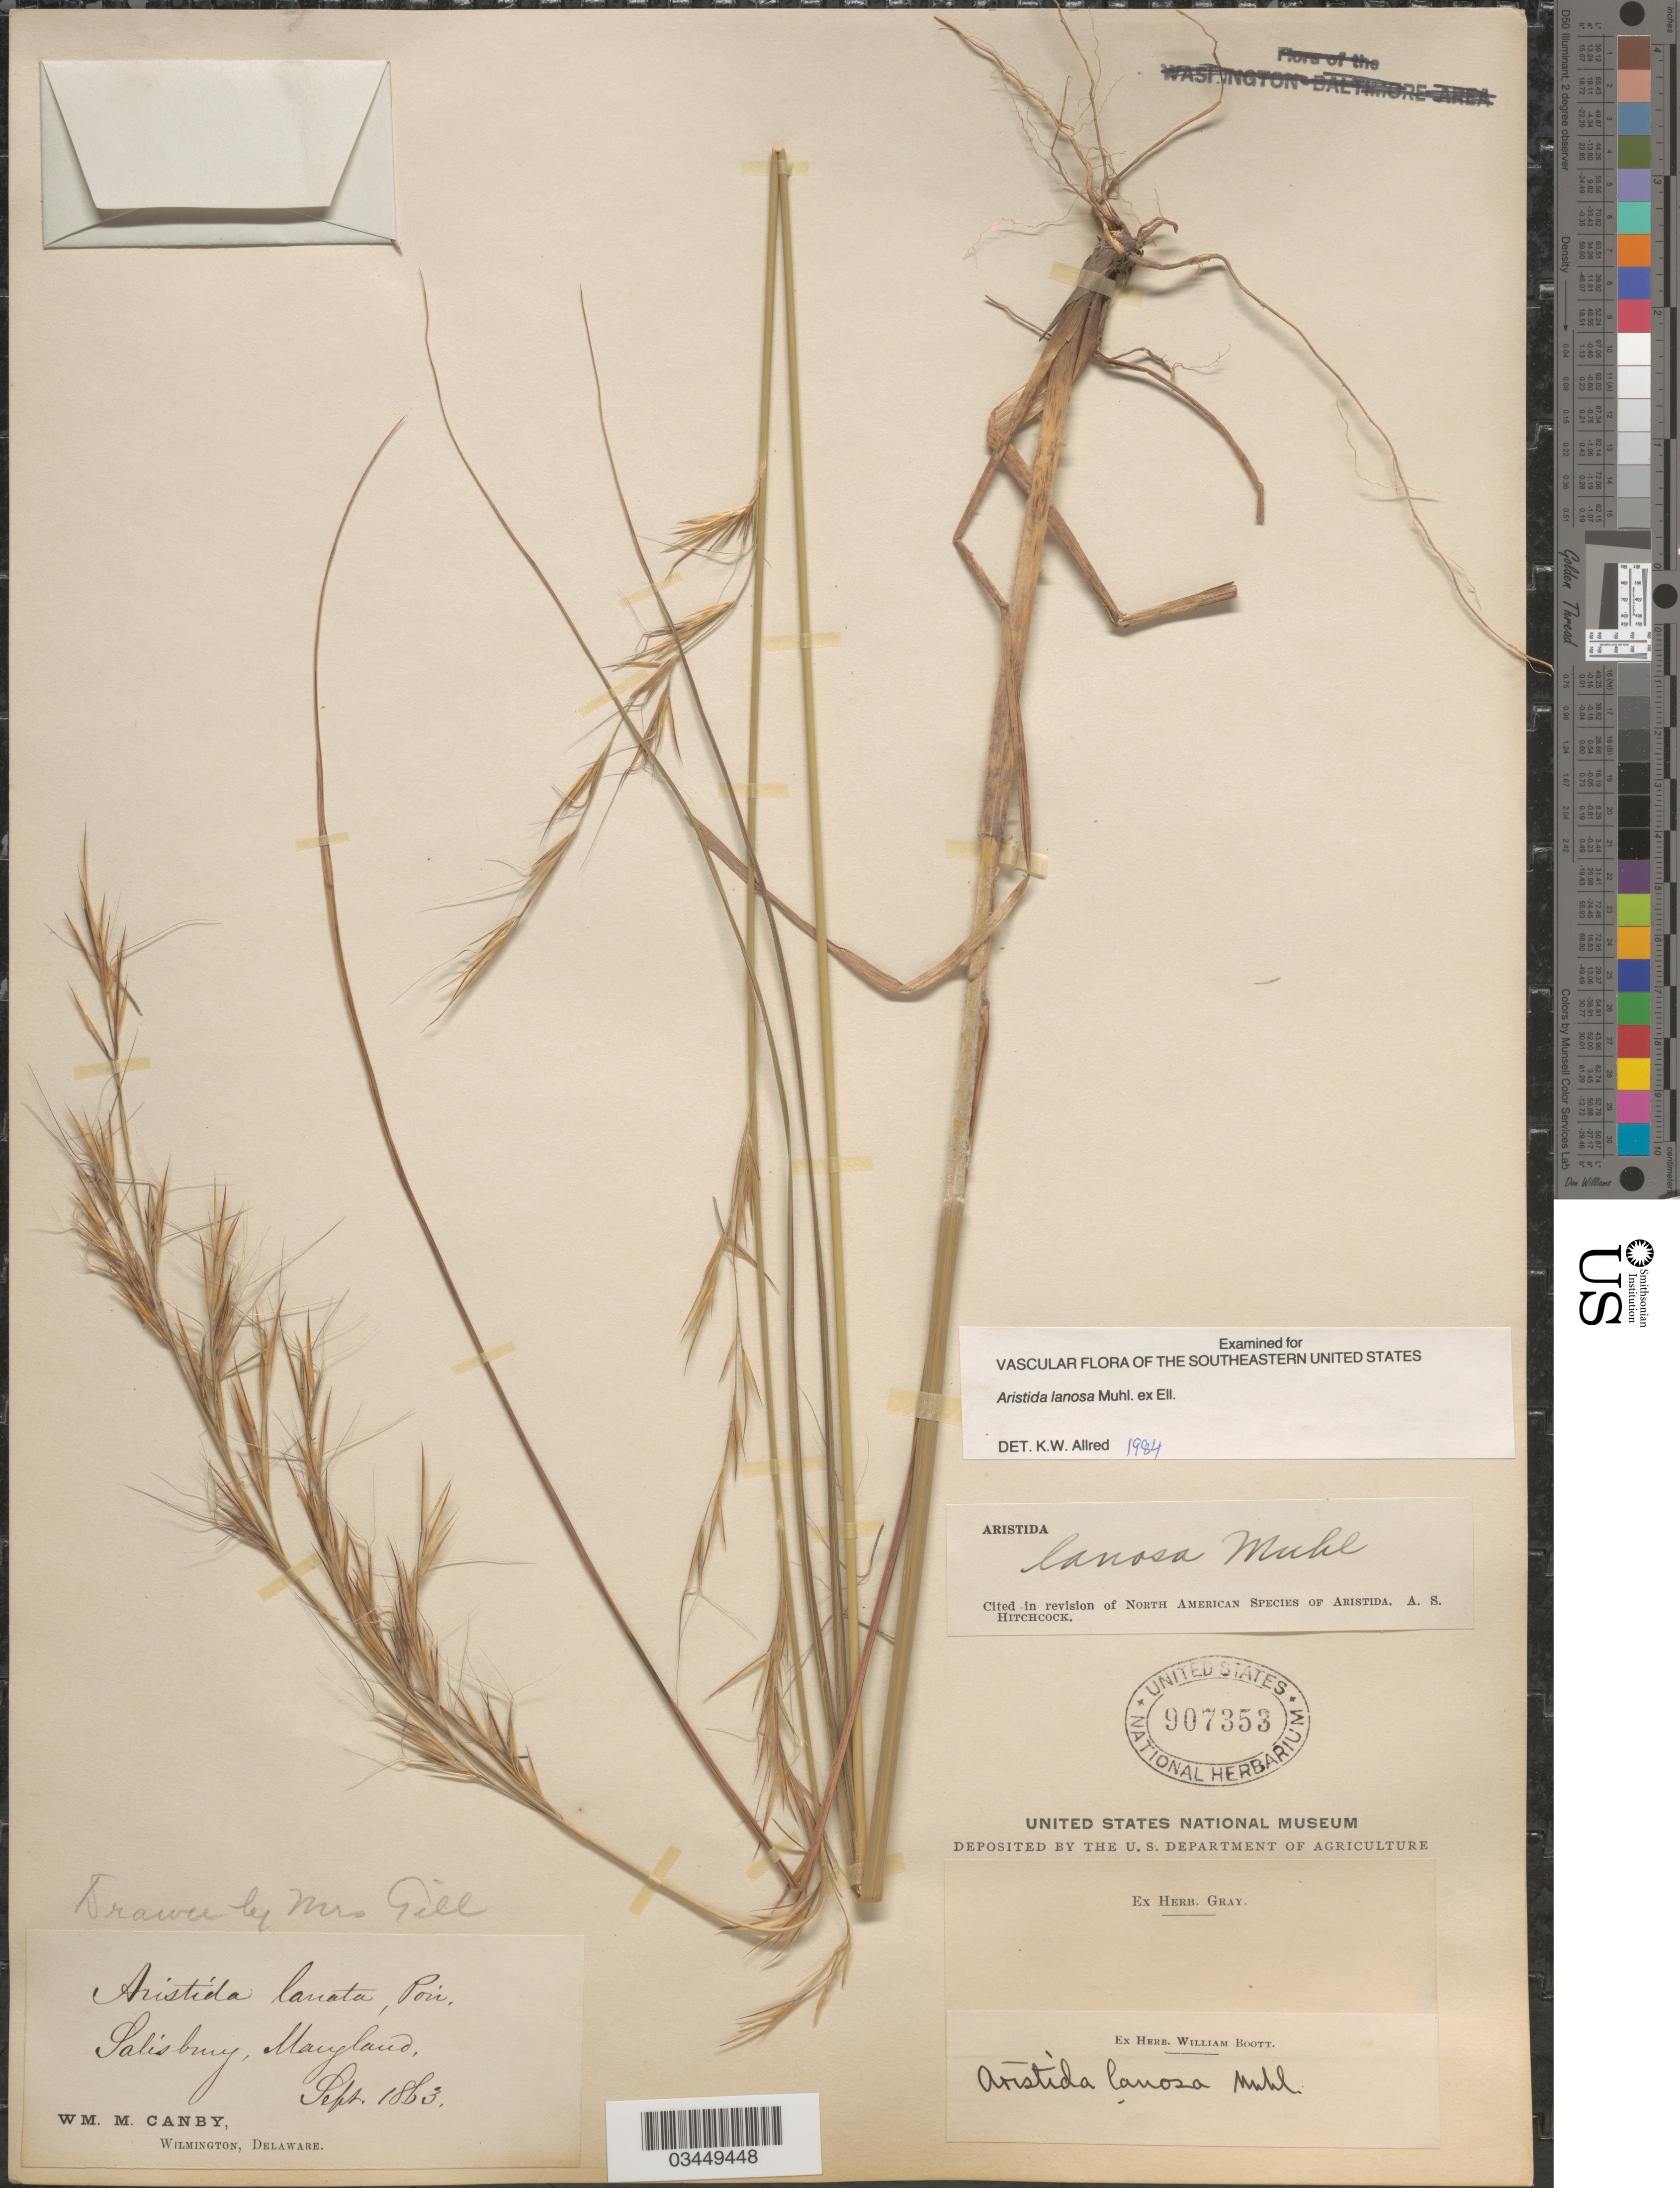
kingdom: Plantae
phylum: Tracheophyta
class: Liliopsida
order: Poales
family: Poaceae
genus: Aristida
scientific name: Aristida lanosa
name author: Muhl.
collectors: W. M. Canby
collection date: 1863-09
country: United States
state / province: Maryland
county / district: Wicomico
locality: Salisbury.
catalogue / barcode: US 907353